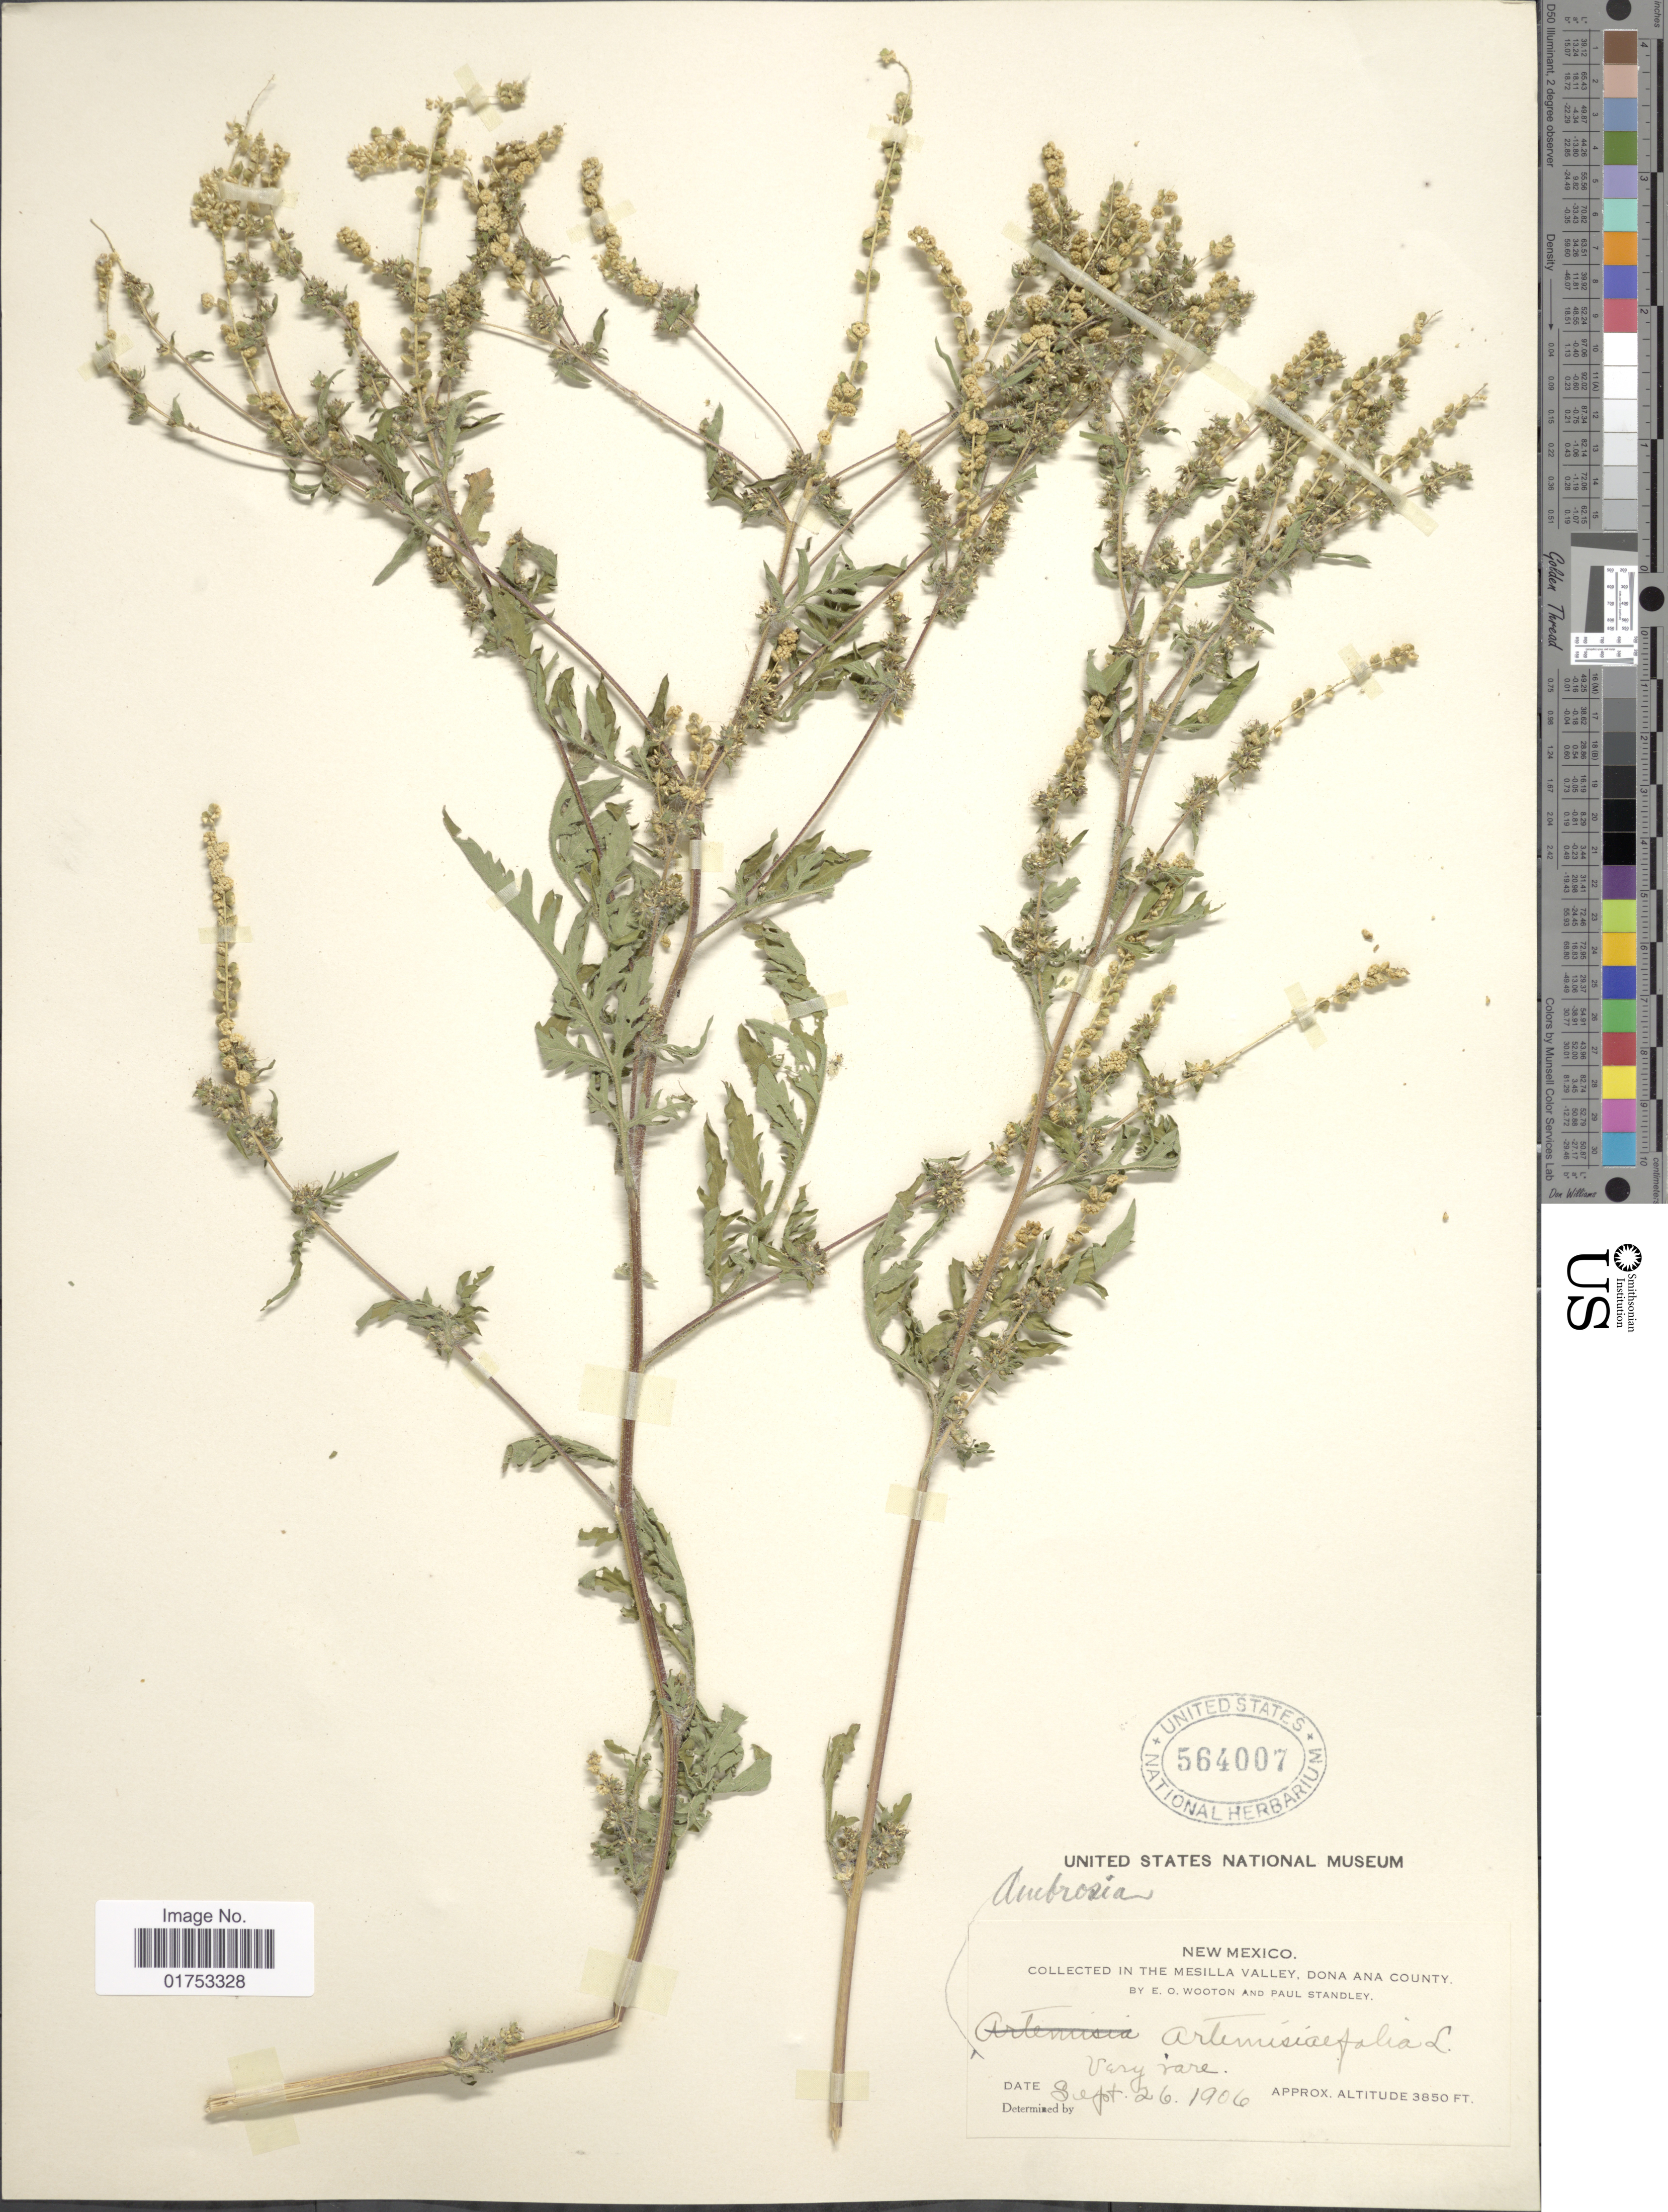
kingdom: Plantae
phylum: Tracheophyta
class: Magnoliopsida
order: Asterales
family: Asteraceae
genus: Ambrosia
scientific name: Ambrosia artemisiifolia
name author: L.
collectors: E. O. Wooton & P. C. Standley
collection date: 1906-09-26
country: United States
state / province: New Mexico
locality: Mesilla Valley, Dona Ana County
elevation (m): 1173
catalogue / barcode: US 564007